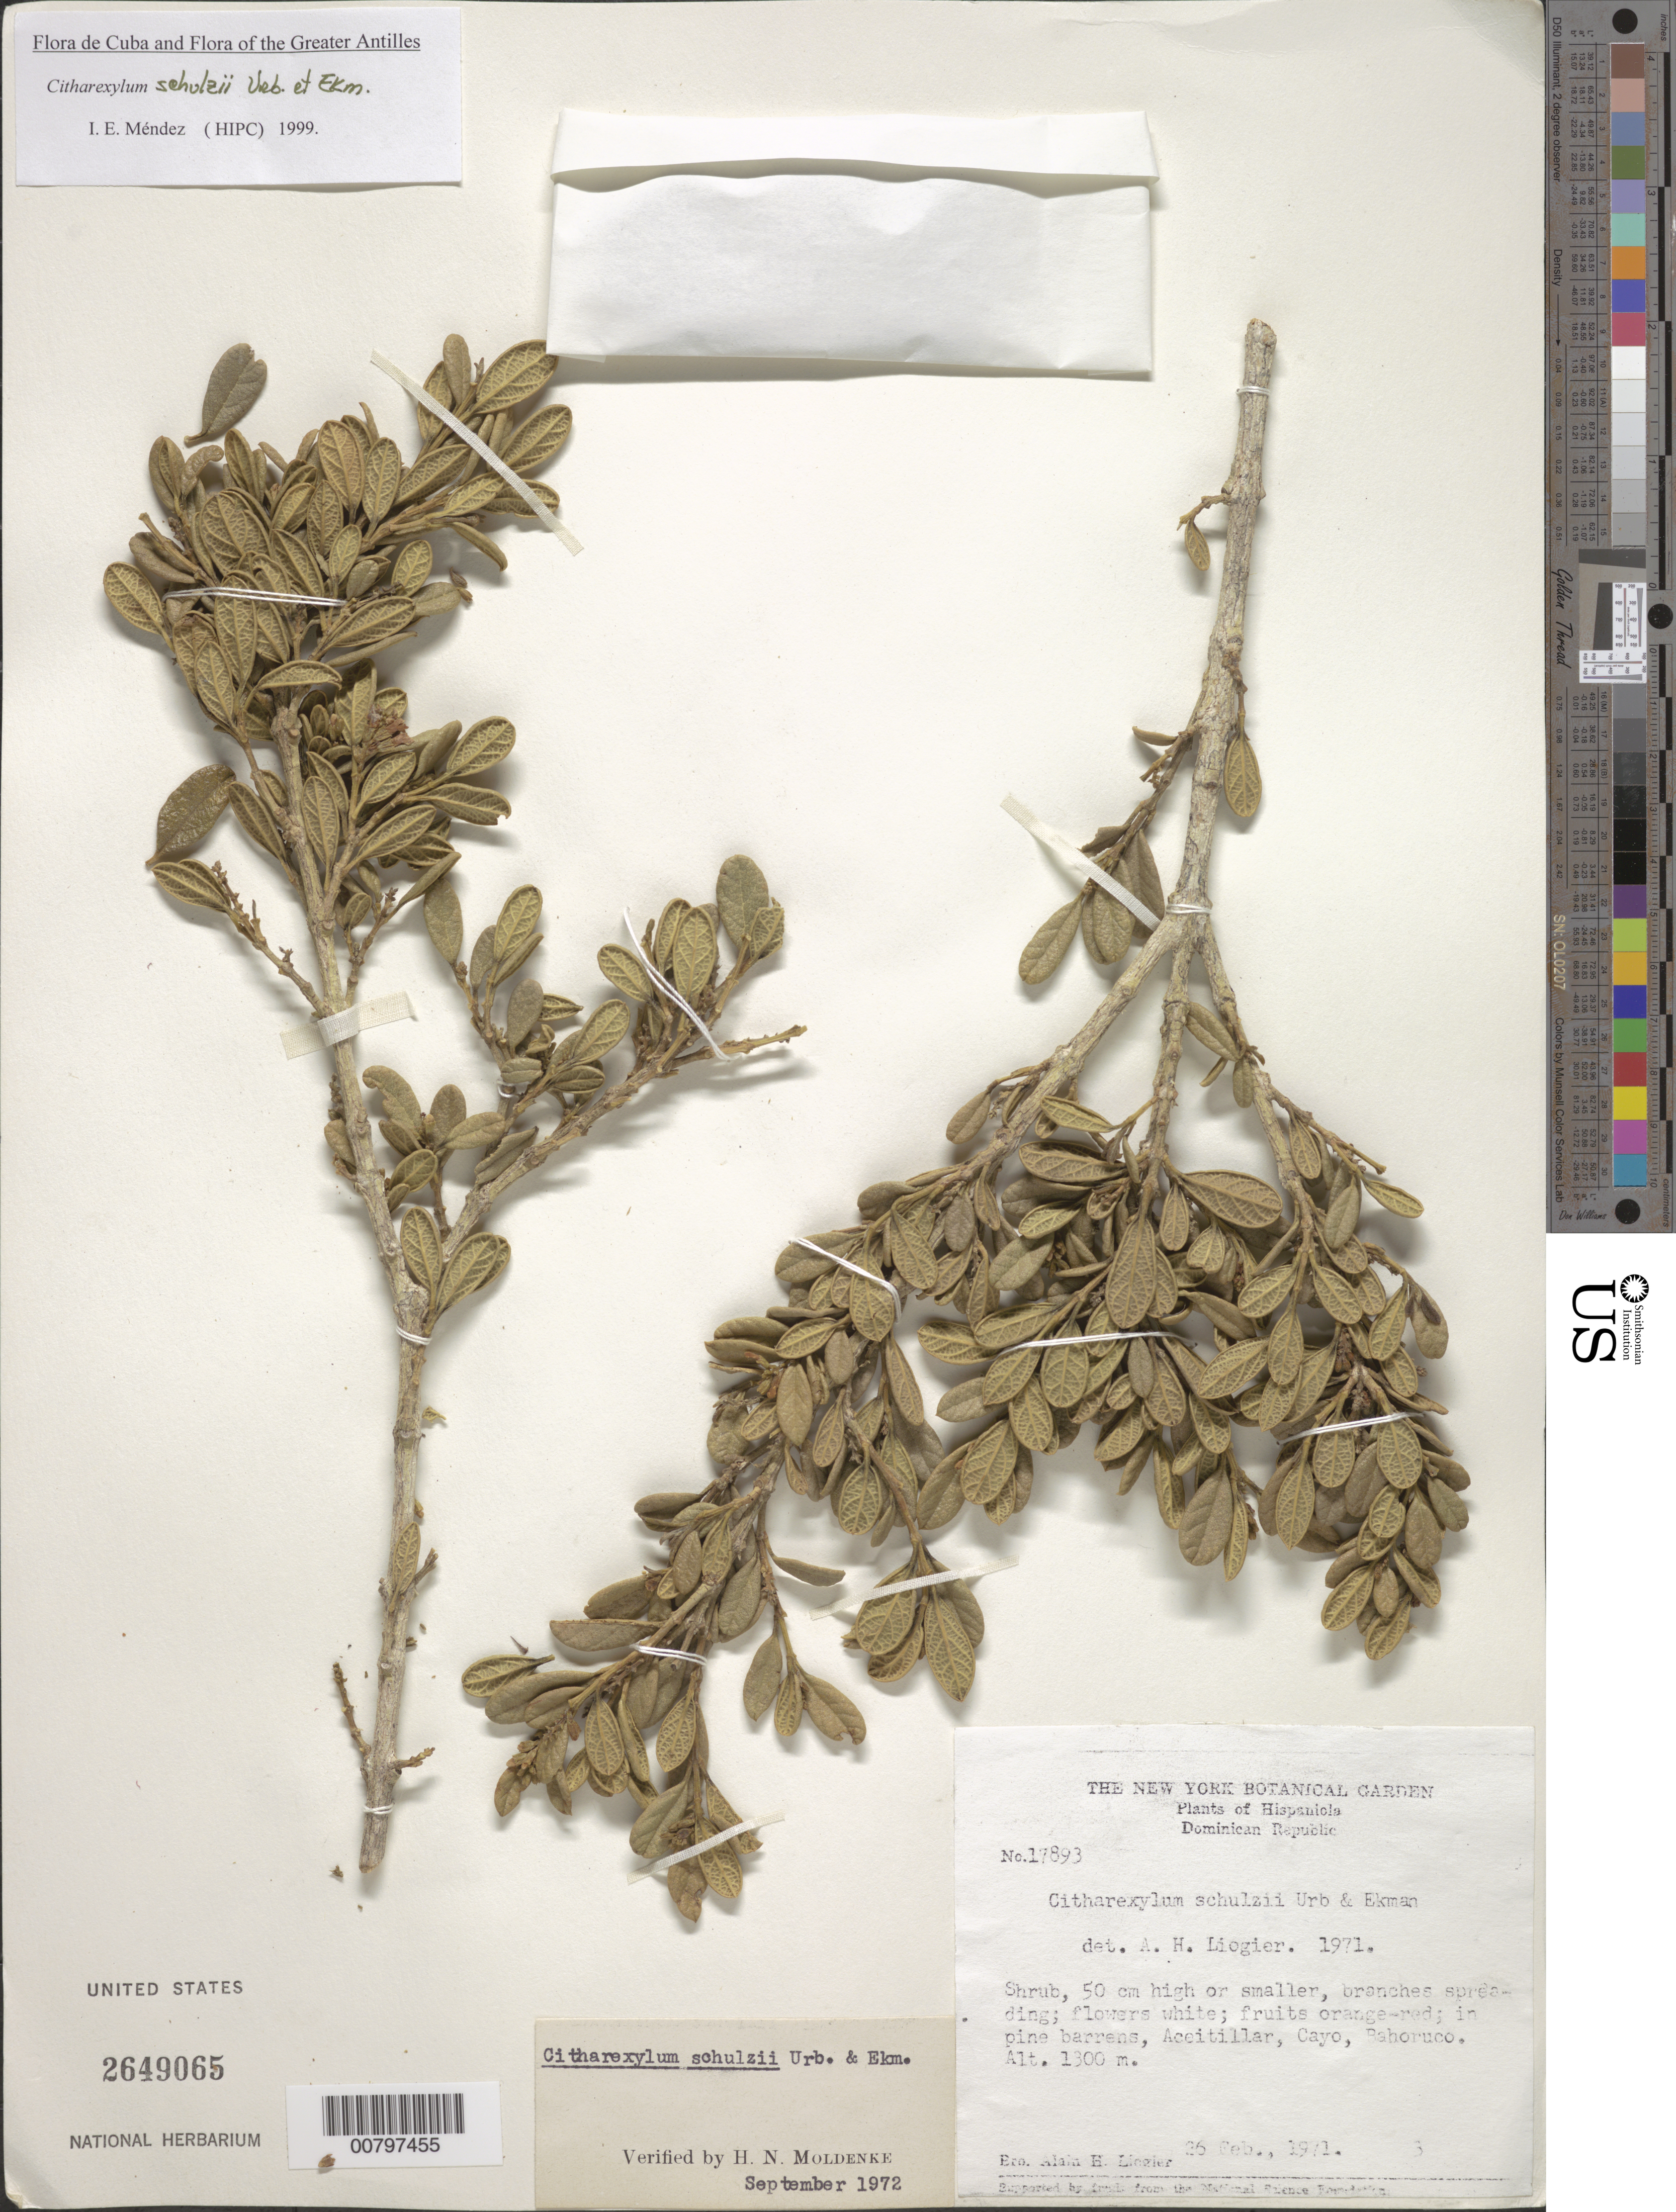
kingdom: Plantae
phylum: Tracheophyta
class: Magnoliopsida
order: Lamiales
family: Verbenaceae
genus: Citharexylum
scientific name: Citharexylum schulzii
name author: Urb. & Ekman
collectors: A. H. Liogier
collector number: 17893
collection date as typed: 26 Feb 1971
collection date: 1971-02-26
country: Dominican Republic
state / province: Baoruco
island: Hispaniola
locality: Aceitillar, Cayo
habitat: In pine barrens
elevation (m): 1300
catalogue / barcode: US 2649065